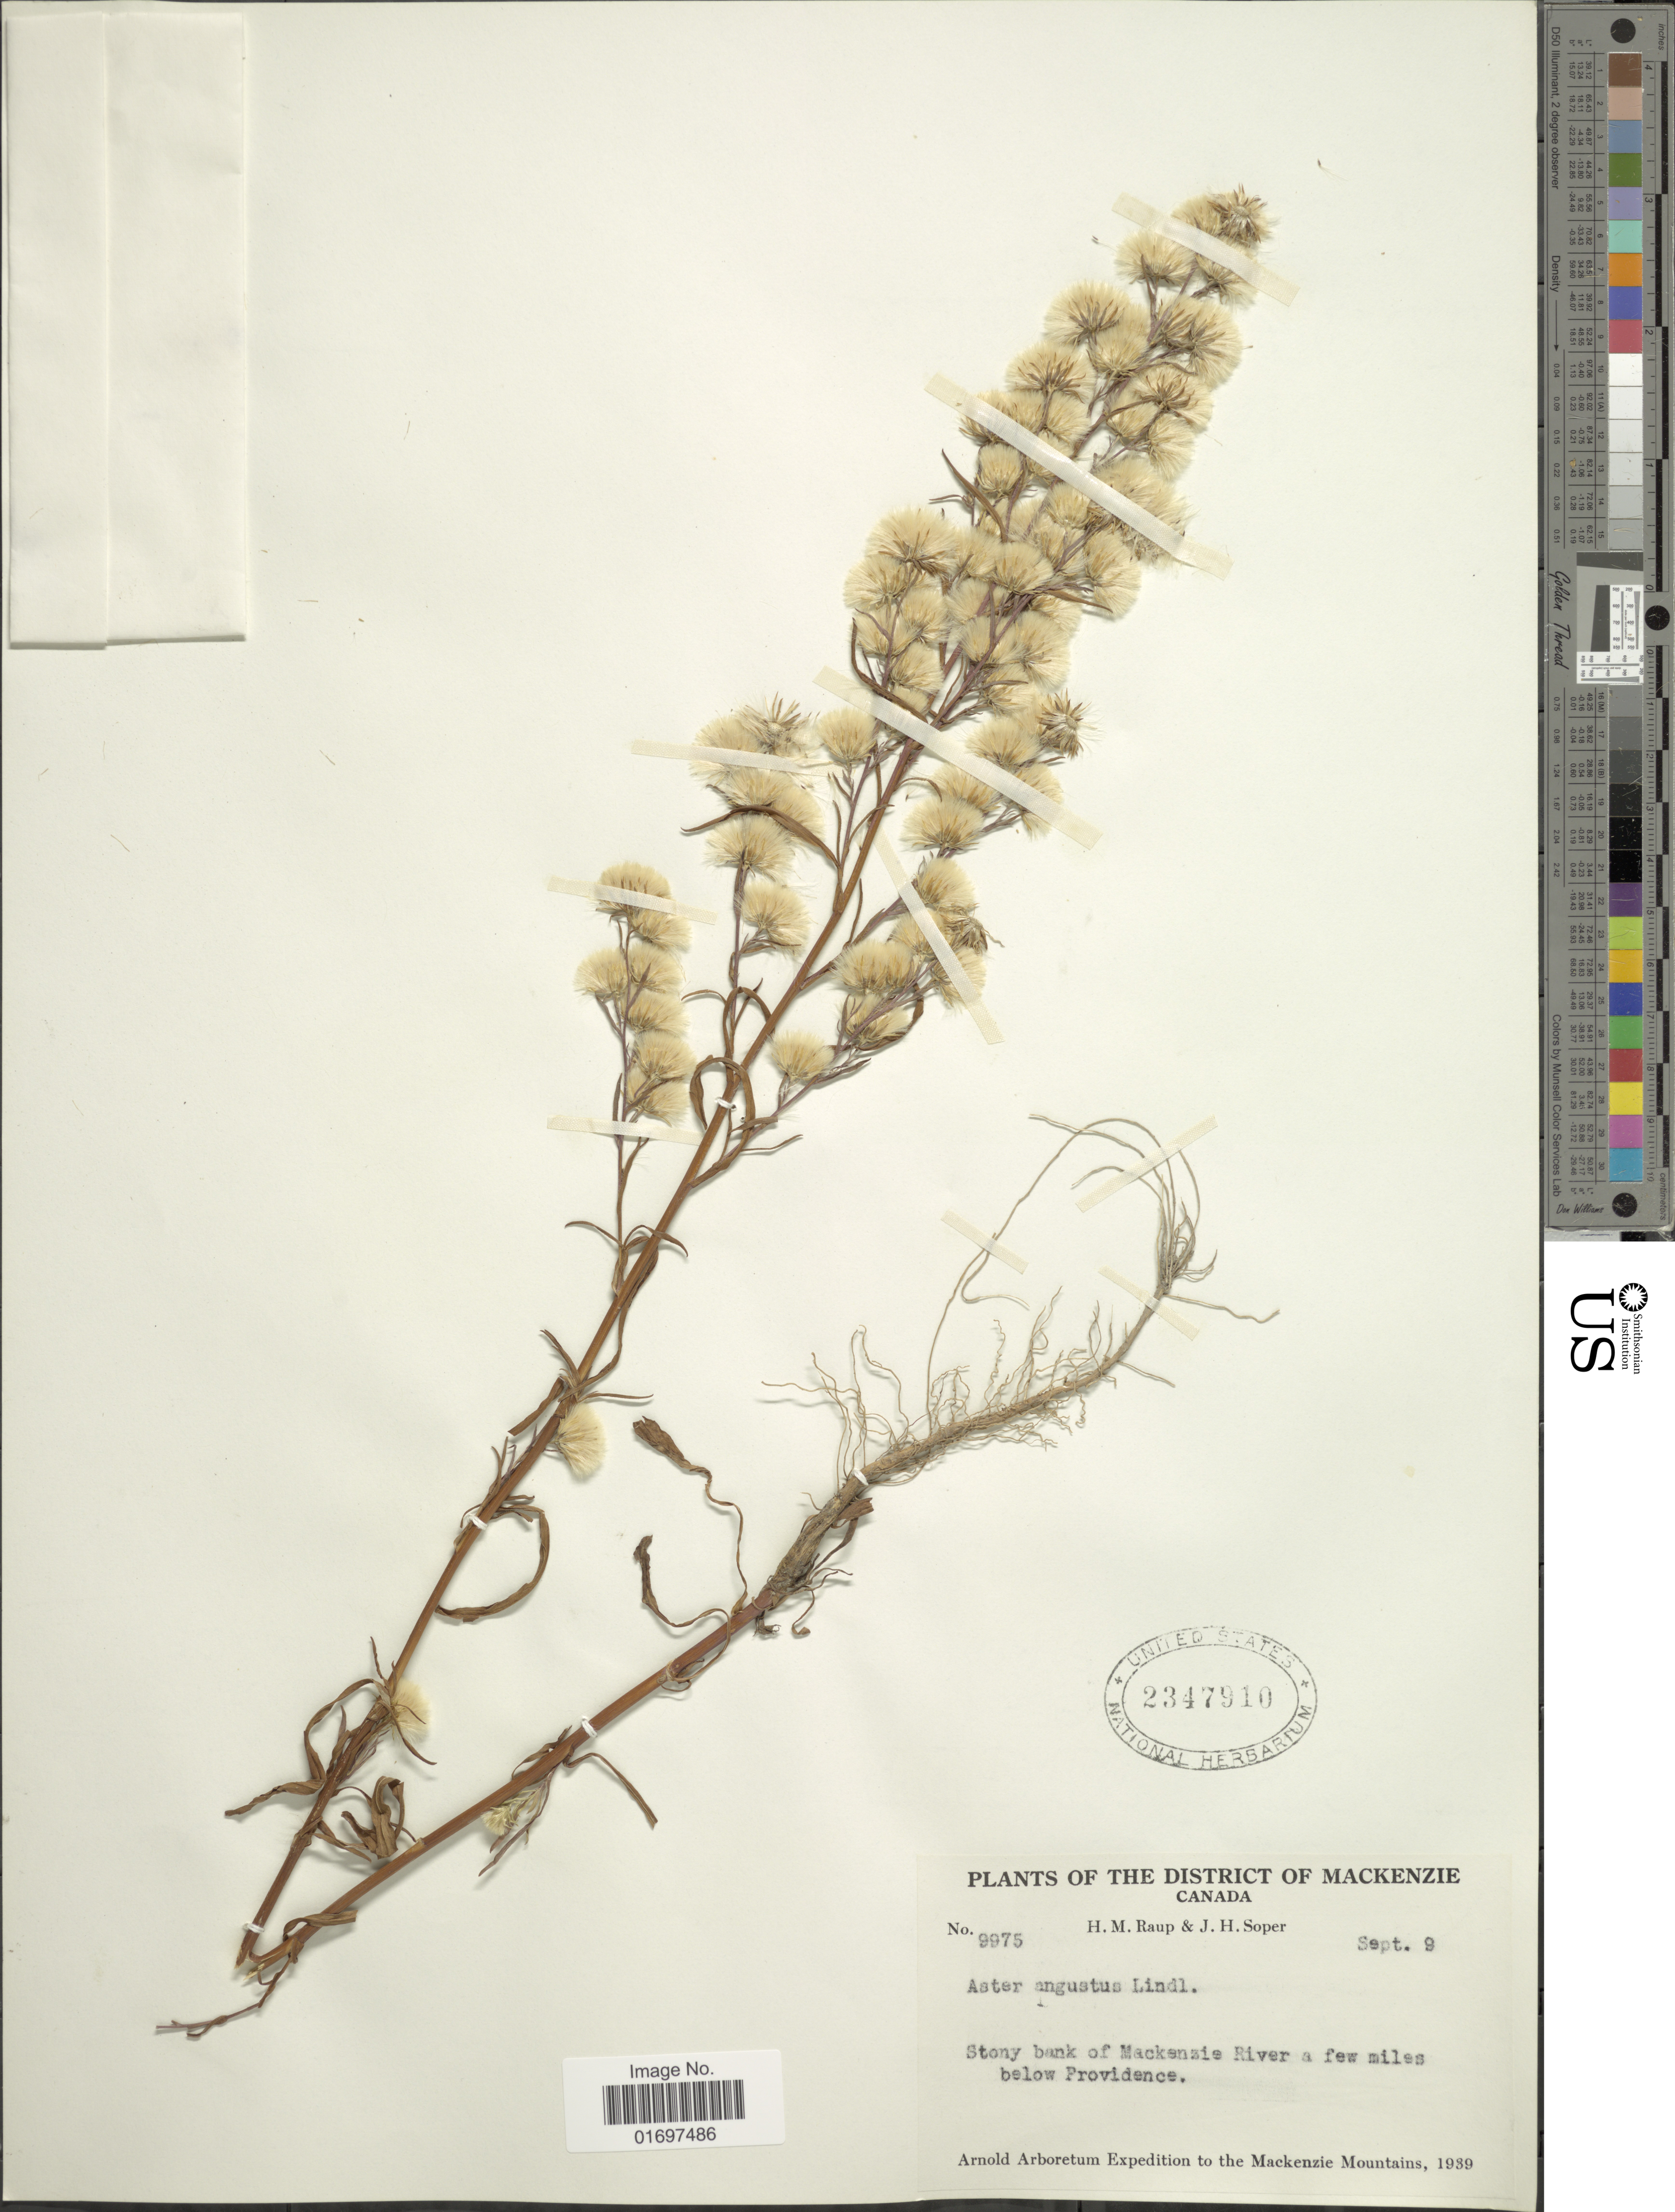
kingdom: Plantae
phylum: Tracheophyta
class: Magnoliopsida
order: Asterales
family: Asteraceae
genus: Symphyotrichum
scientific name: Symphyotrichum ciliatum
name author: (Ledeb.) G.L. Nesom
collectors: H. Raup & J. H. Soper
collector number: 9975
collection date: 1939-09-09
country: Canada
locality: District of Mackenzie. Stony bank of Mackenzie River a few miles below Provindece.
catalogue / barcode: US 2347910